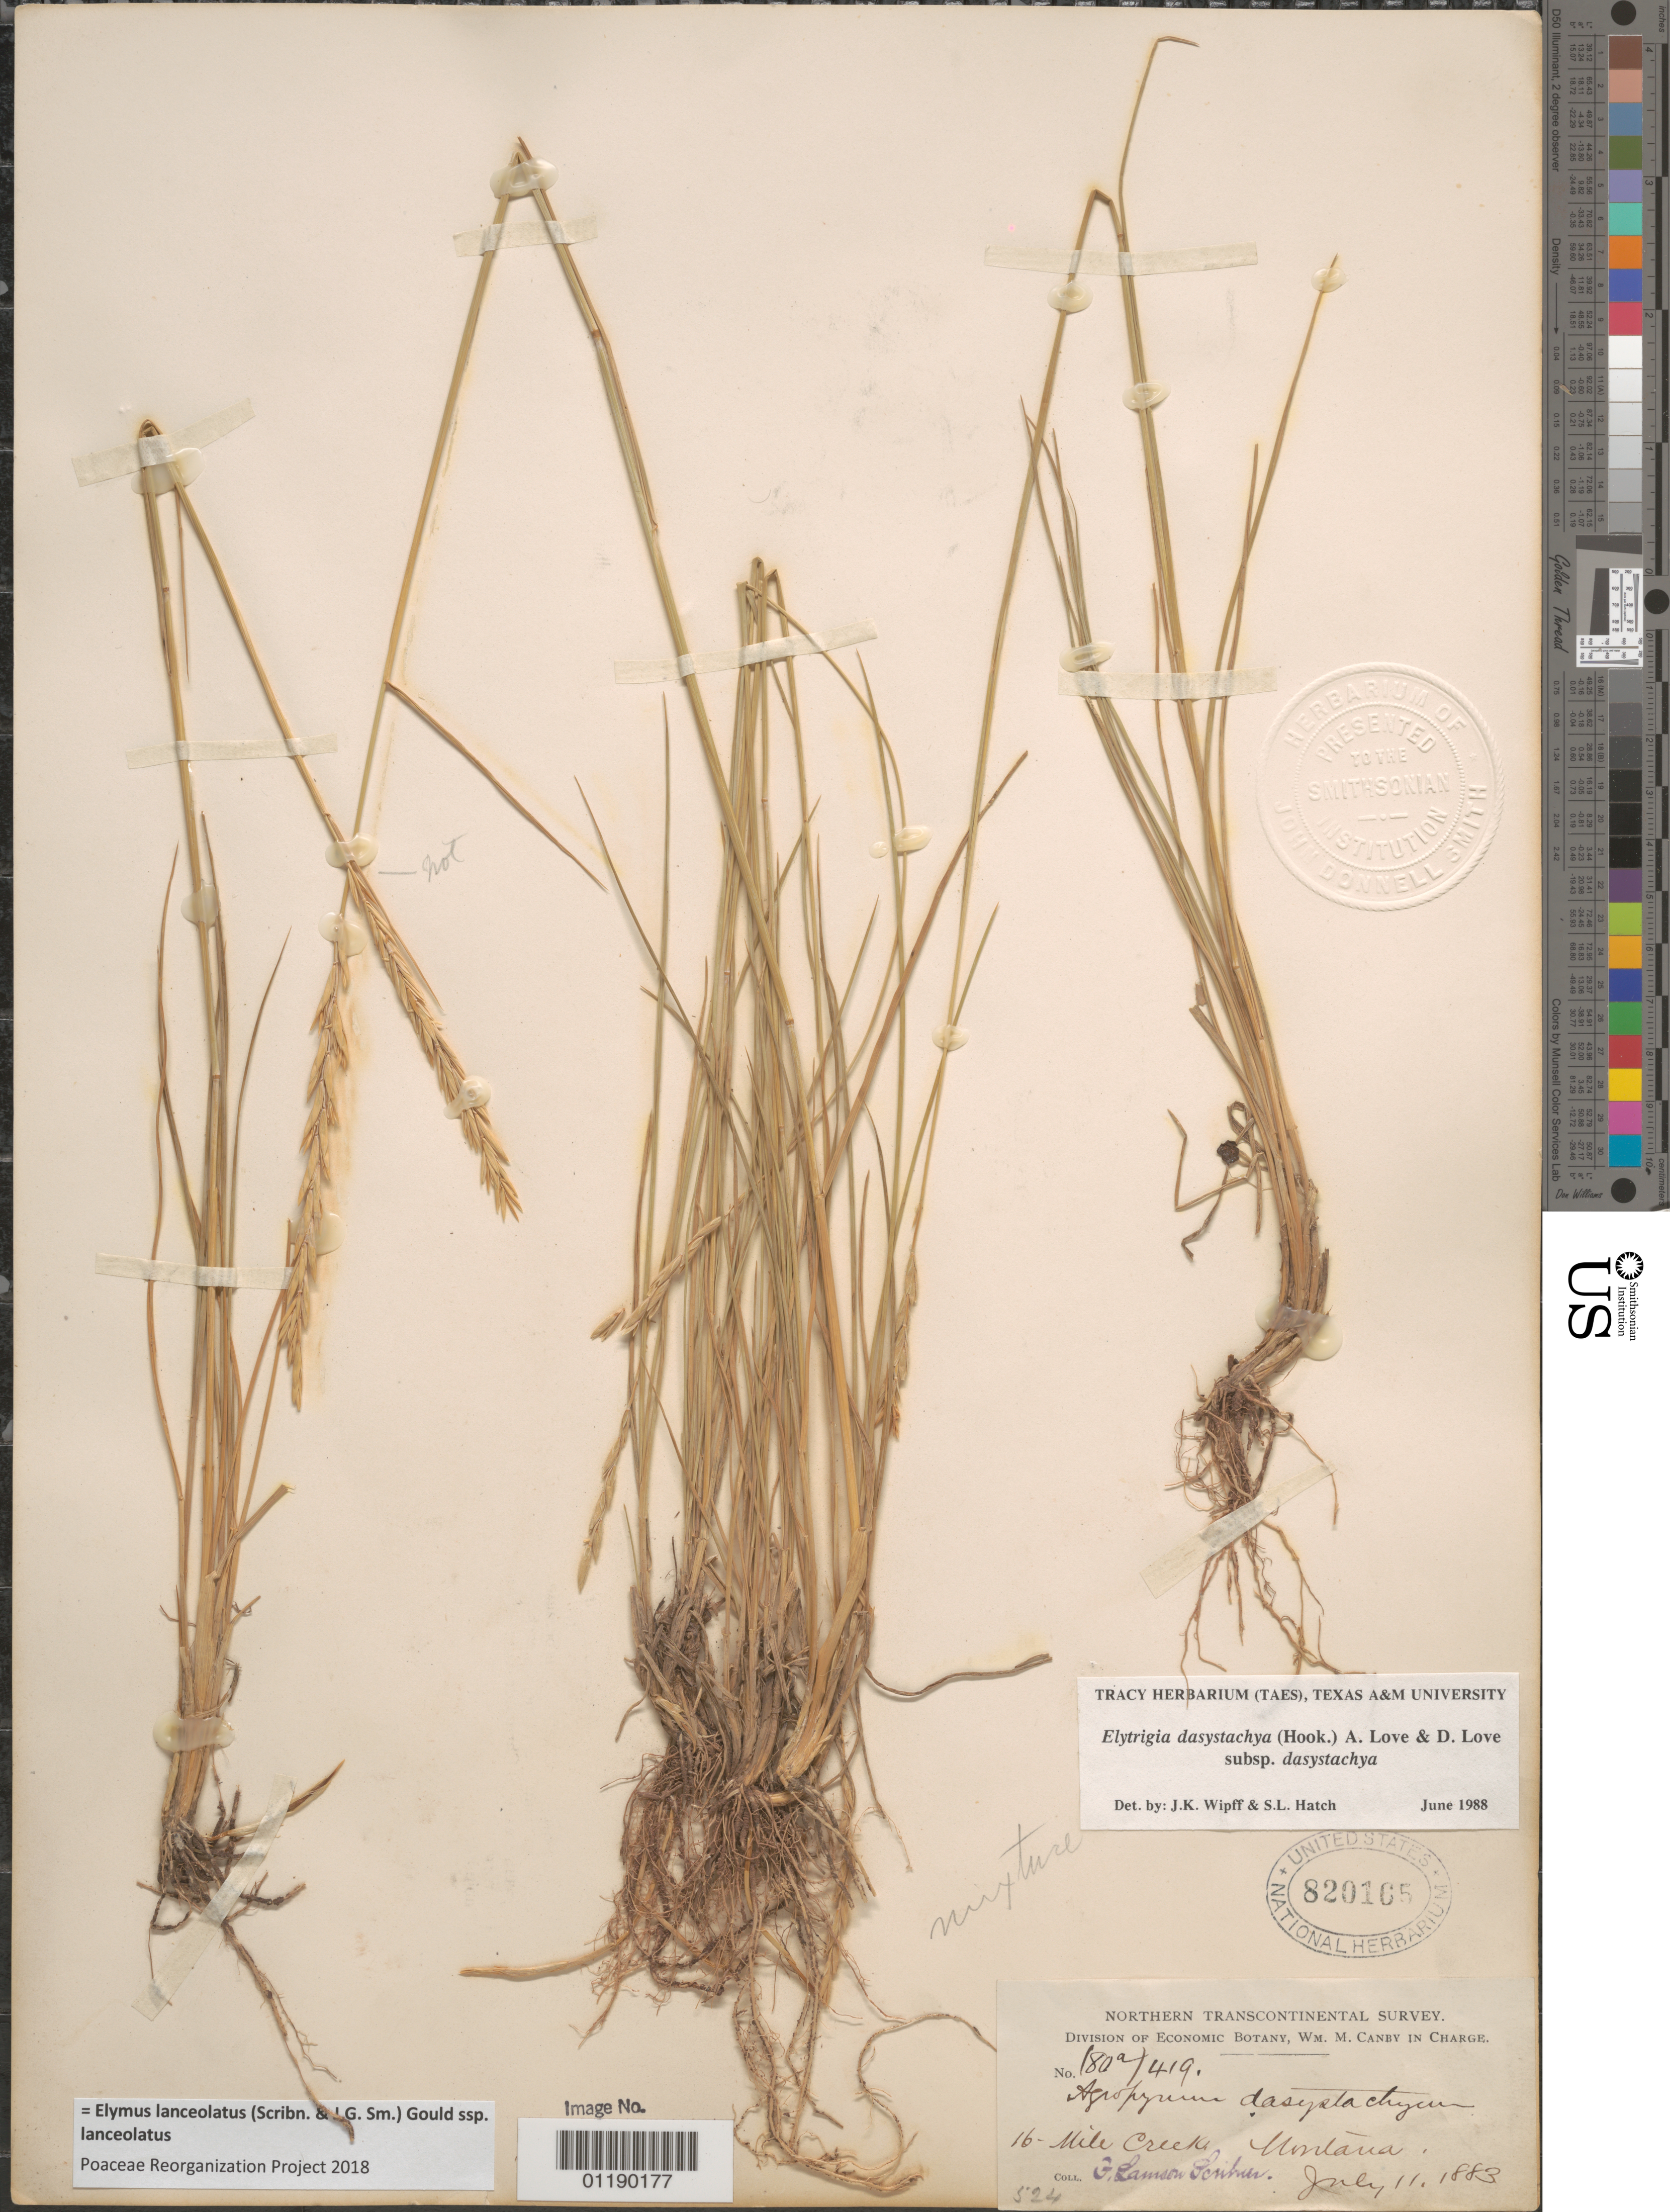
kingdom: Plantae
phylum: Tracheophyta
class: Liliopsida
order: Poales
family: Poaceae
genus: Elymus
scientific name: Elymus lanceolatus subsp. lanceolatus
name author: (Scribn. & J.G. Sm.) Gould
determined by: Poaceae Reorganization Project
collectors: F. L. Scribner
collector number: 419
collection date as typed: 11 Jul 1883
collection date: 1883-07-11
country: United States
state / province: Montana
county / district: Gallatin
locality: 16-mile Creek.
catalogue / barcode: US 820165